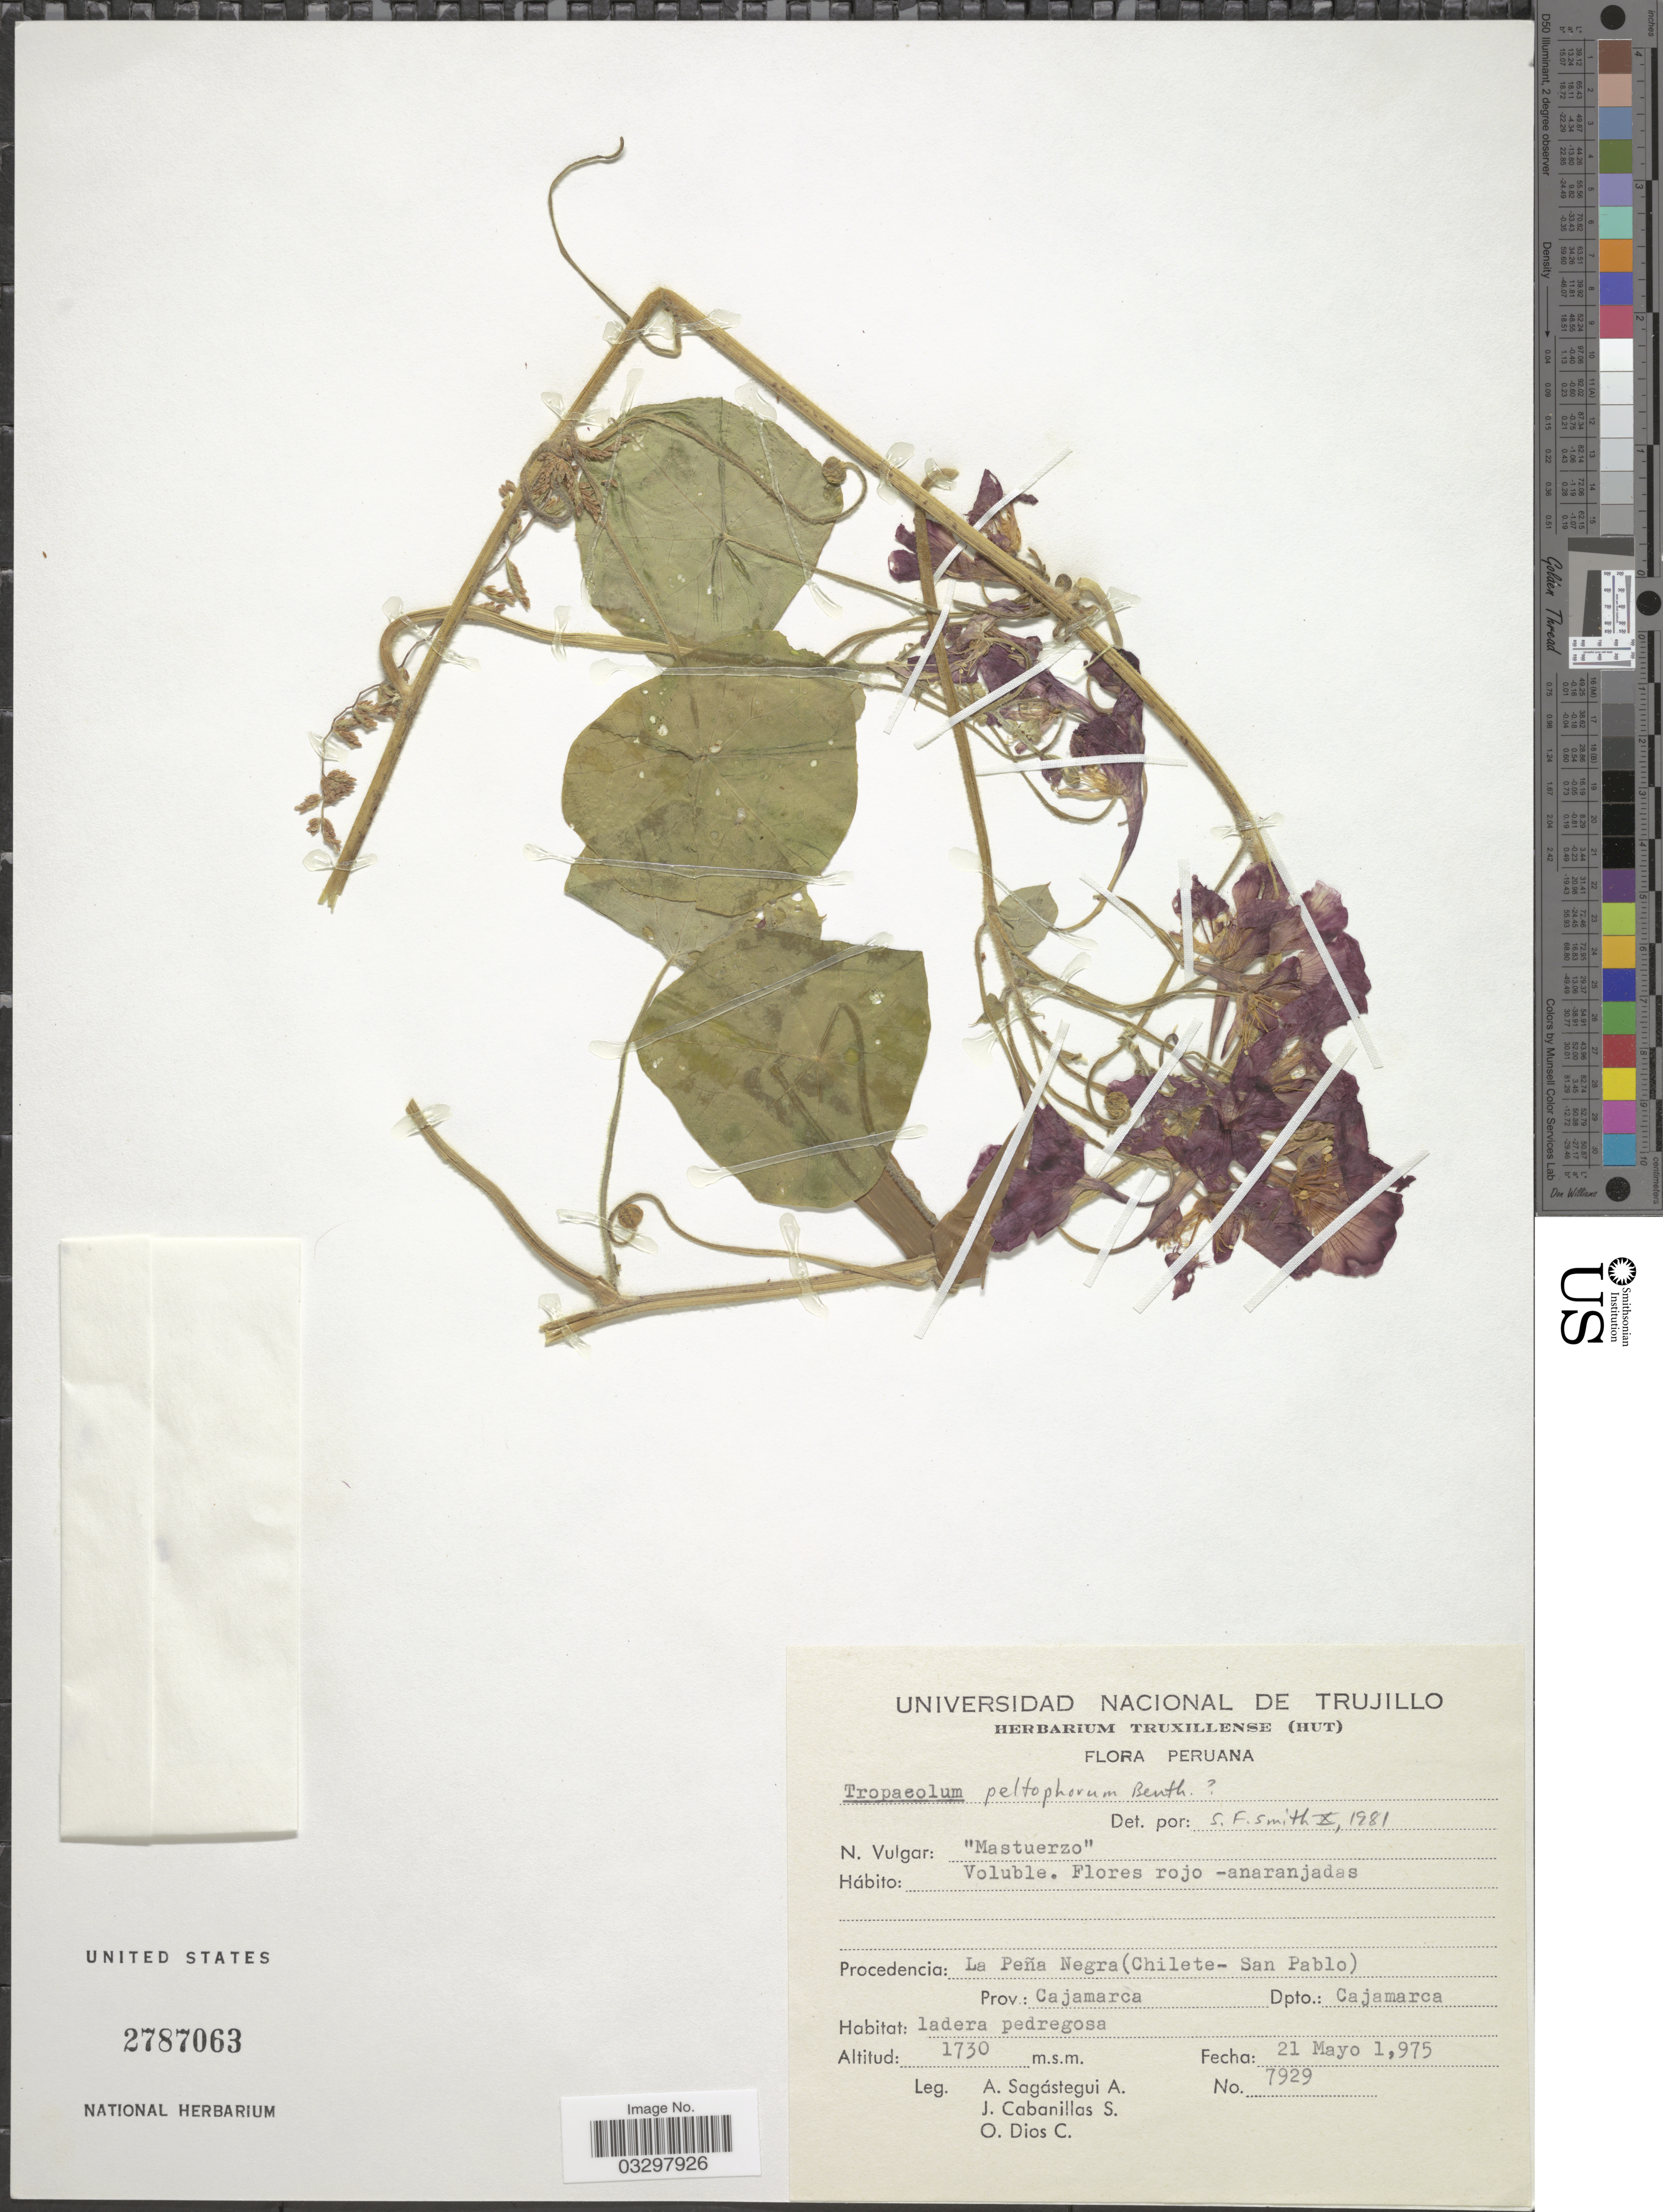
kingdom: Plantae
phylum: Tracheophyta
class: Magnoliopsida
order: Brassicales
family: Tropaeolaceae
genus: Tropaeolum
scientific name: Tropaeolum peltophorum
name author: Benth.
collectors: A. Sagástegui A., J. Cabanillas S. & O. Dios C.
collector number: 7929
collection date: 1975-05-21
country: Peru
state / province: Cajamarca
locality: Procedencia: La Peña Negra (Chilete - San Pablo), Prov.: Cajamarca, Dpto.: Cajamarca.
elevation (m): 1730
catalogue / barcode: US 2787063